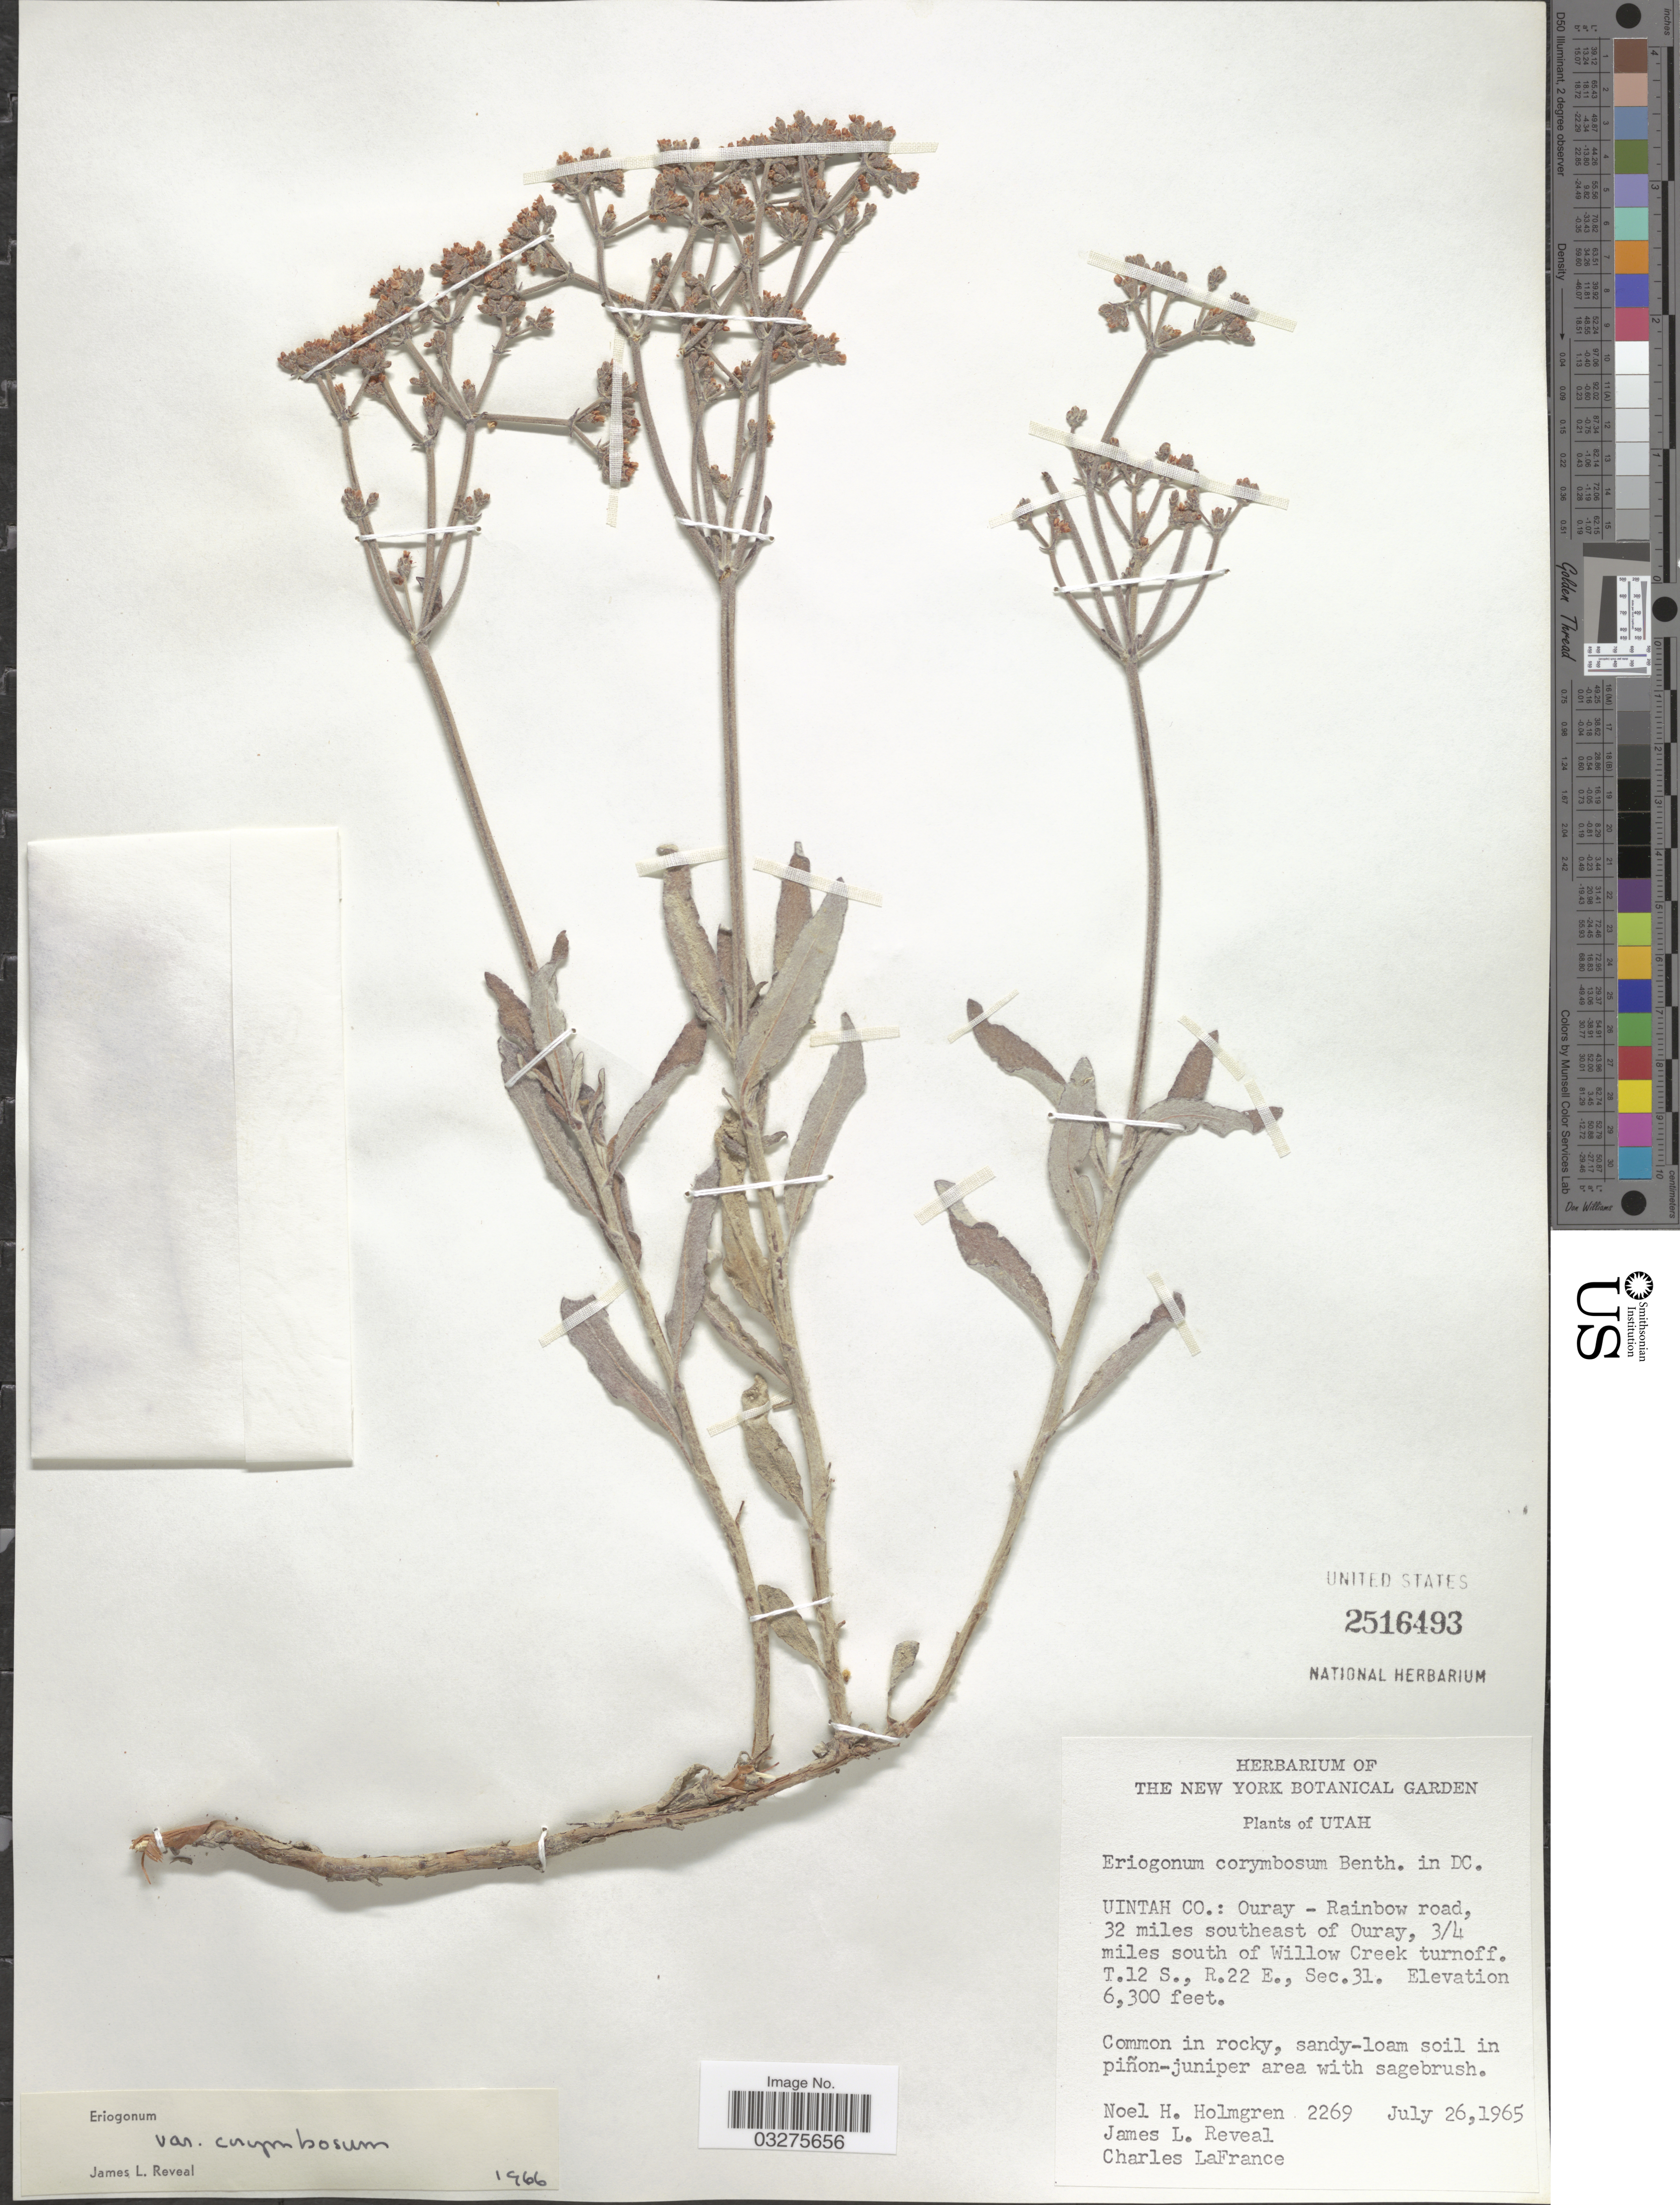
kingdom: Plantae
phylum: Tracheophyta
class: Magnoliopsida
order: Caryophyllales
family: Polygonaceae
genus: Eriogonum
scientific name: Eriogonum corymbosum var. corymbosum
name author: Benth.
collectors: N. H. Holmgren, J. L. Reveal & C. LaFrance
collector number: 2269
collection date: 1965-07-26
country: United States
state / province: Utah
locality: Uintah Co.: Ouray - Rainbow road, 32 miles southeast of Ouray, ¾ miles south of Willow Creek turnoff. T.12 S., R.22 E., Sec. 31.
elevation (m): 1920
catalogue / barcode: US 2516493